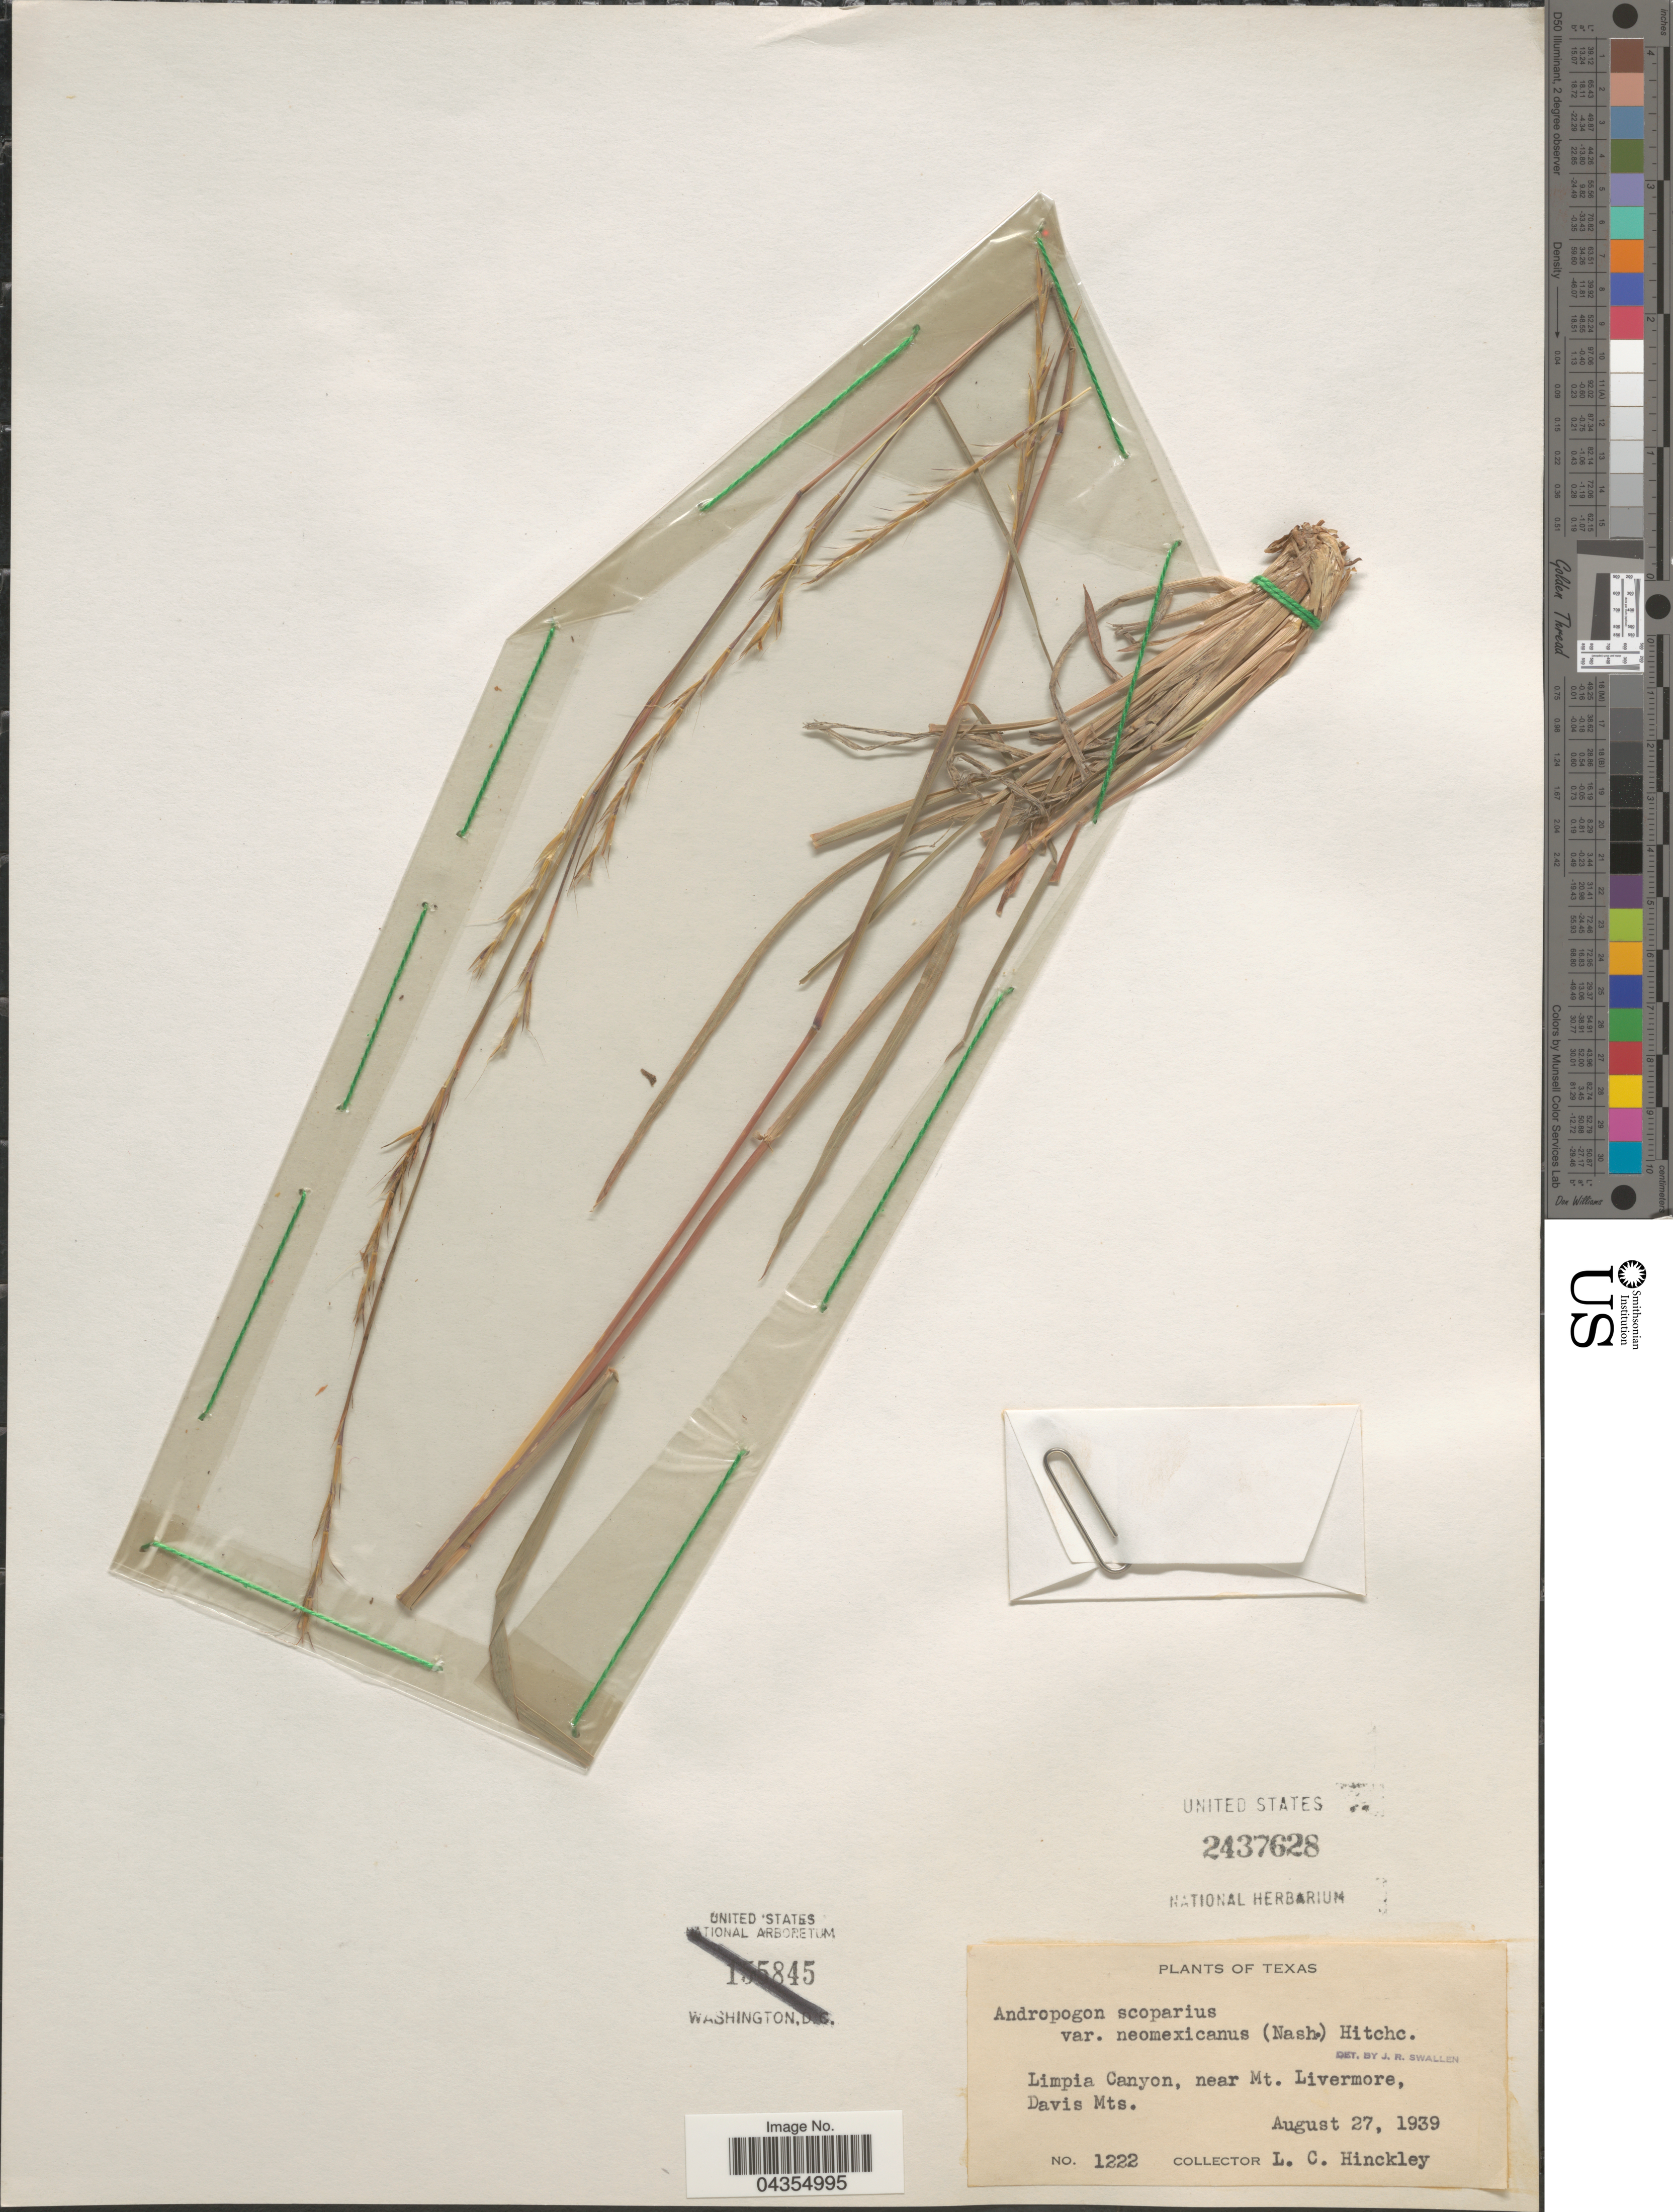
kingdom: Plantae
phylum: Tracheophyta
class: Liliopsida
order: Poales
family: Poaceae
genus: Schizachyrium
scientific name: Schizachyrium sanguineum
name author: (Retz.) Alston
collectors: L. Hinckley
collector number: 1222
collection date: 1939-08-27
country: United States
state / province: Texas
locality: Limpia Canyon, near Mt. Livermore, Davis Mts.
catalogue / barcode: US 2437628